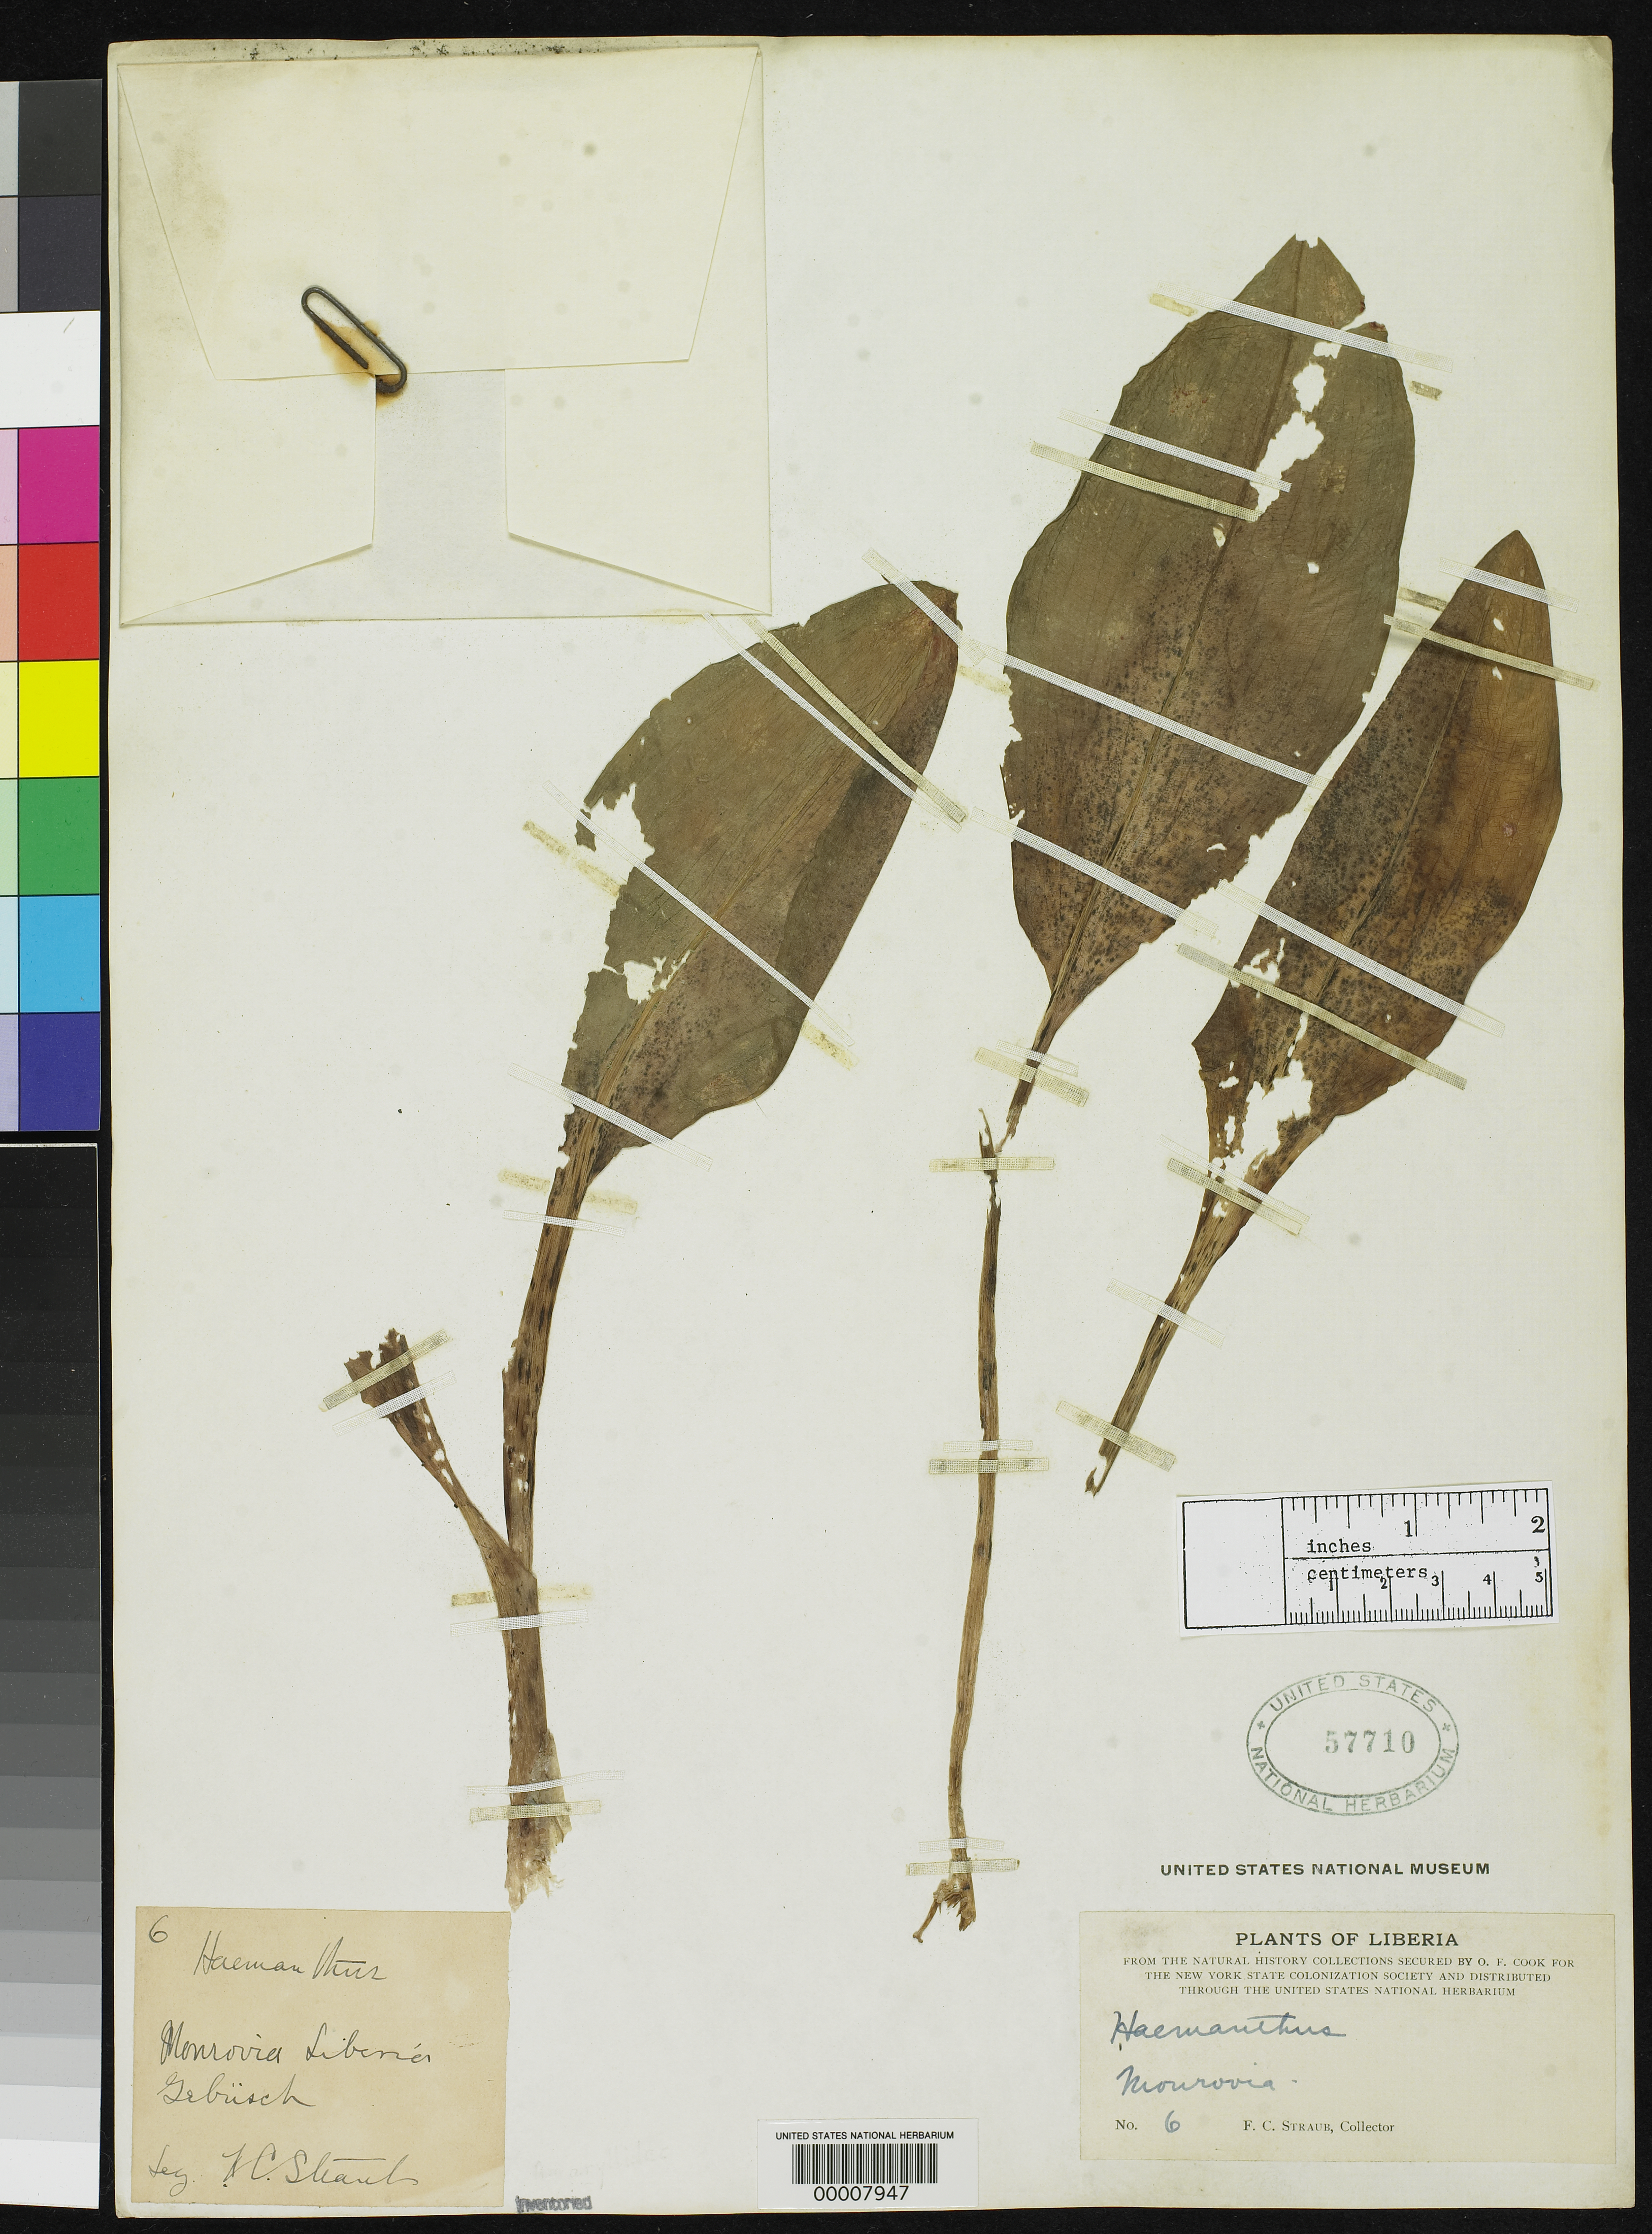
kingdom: Plantae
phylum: Tracheophyta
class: Liliopsida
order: Asparagales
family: Amaryllidaceae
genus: Haemanthus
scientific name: Haemanthus sp.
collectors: F. Straub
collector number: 6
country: Liberia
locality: Monrovia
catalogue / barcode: US 57710